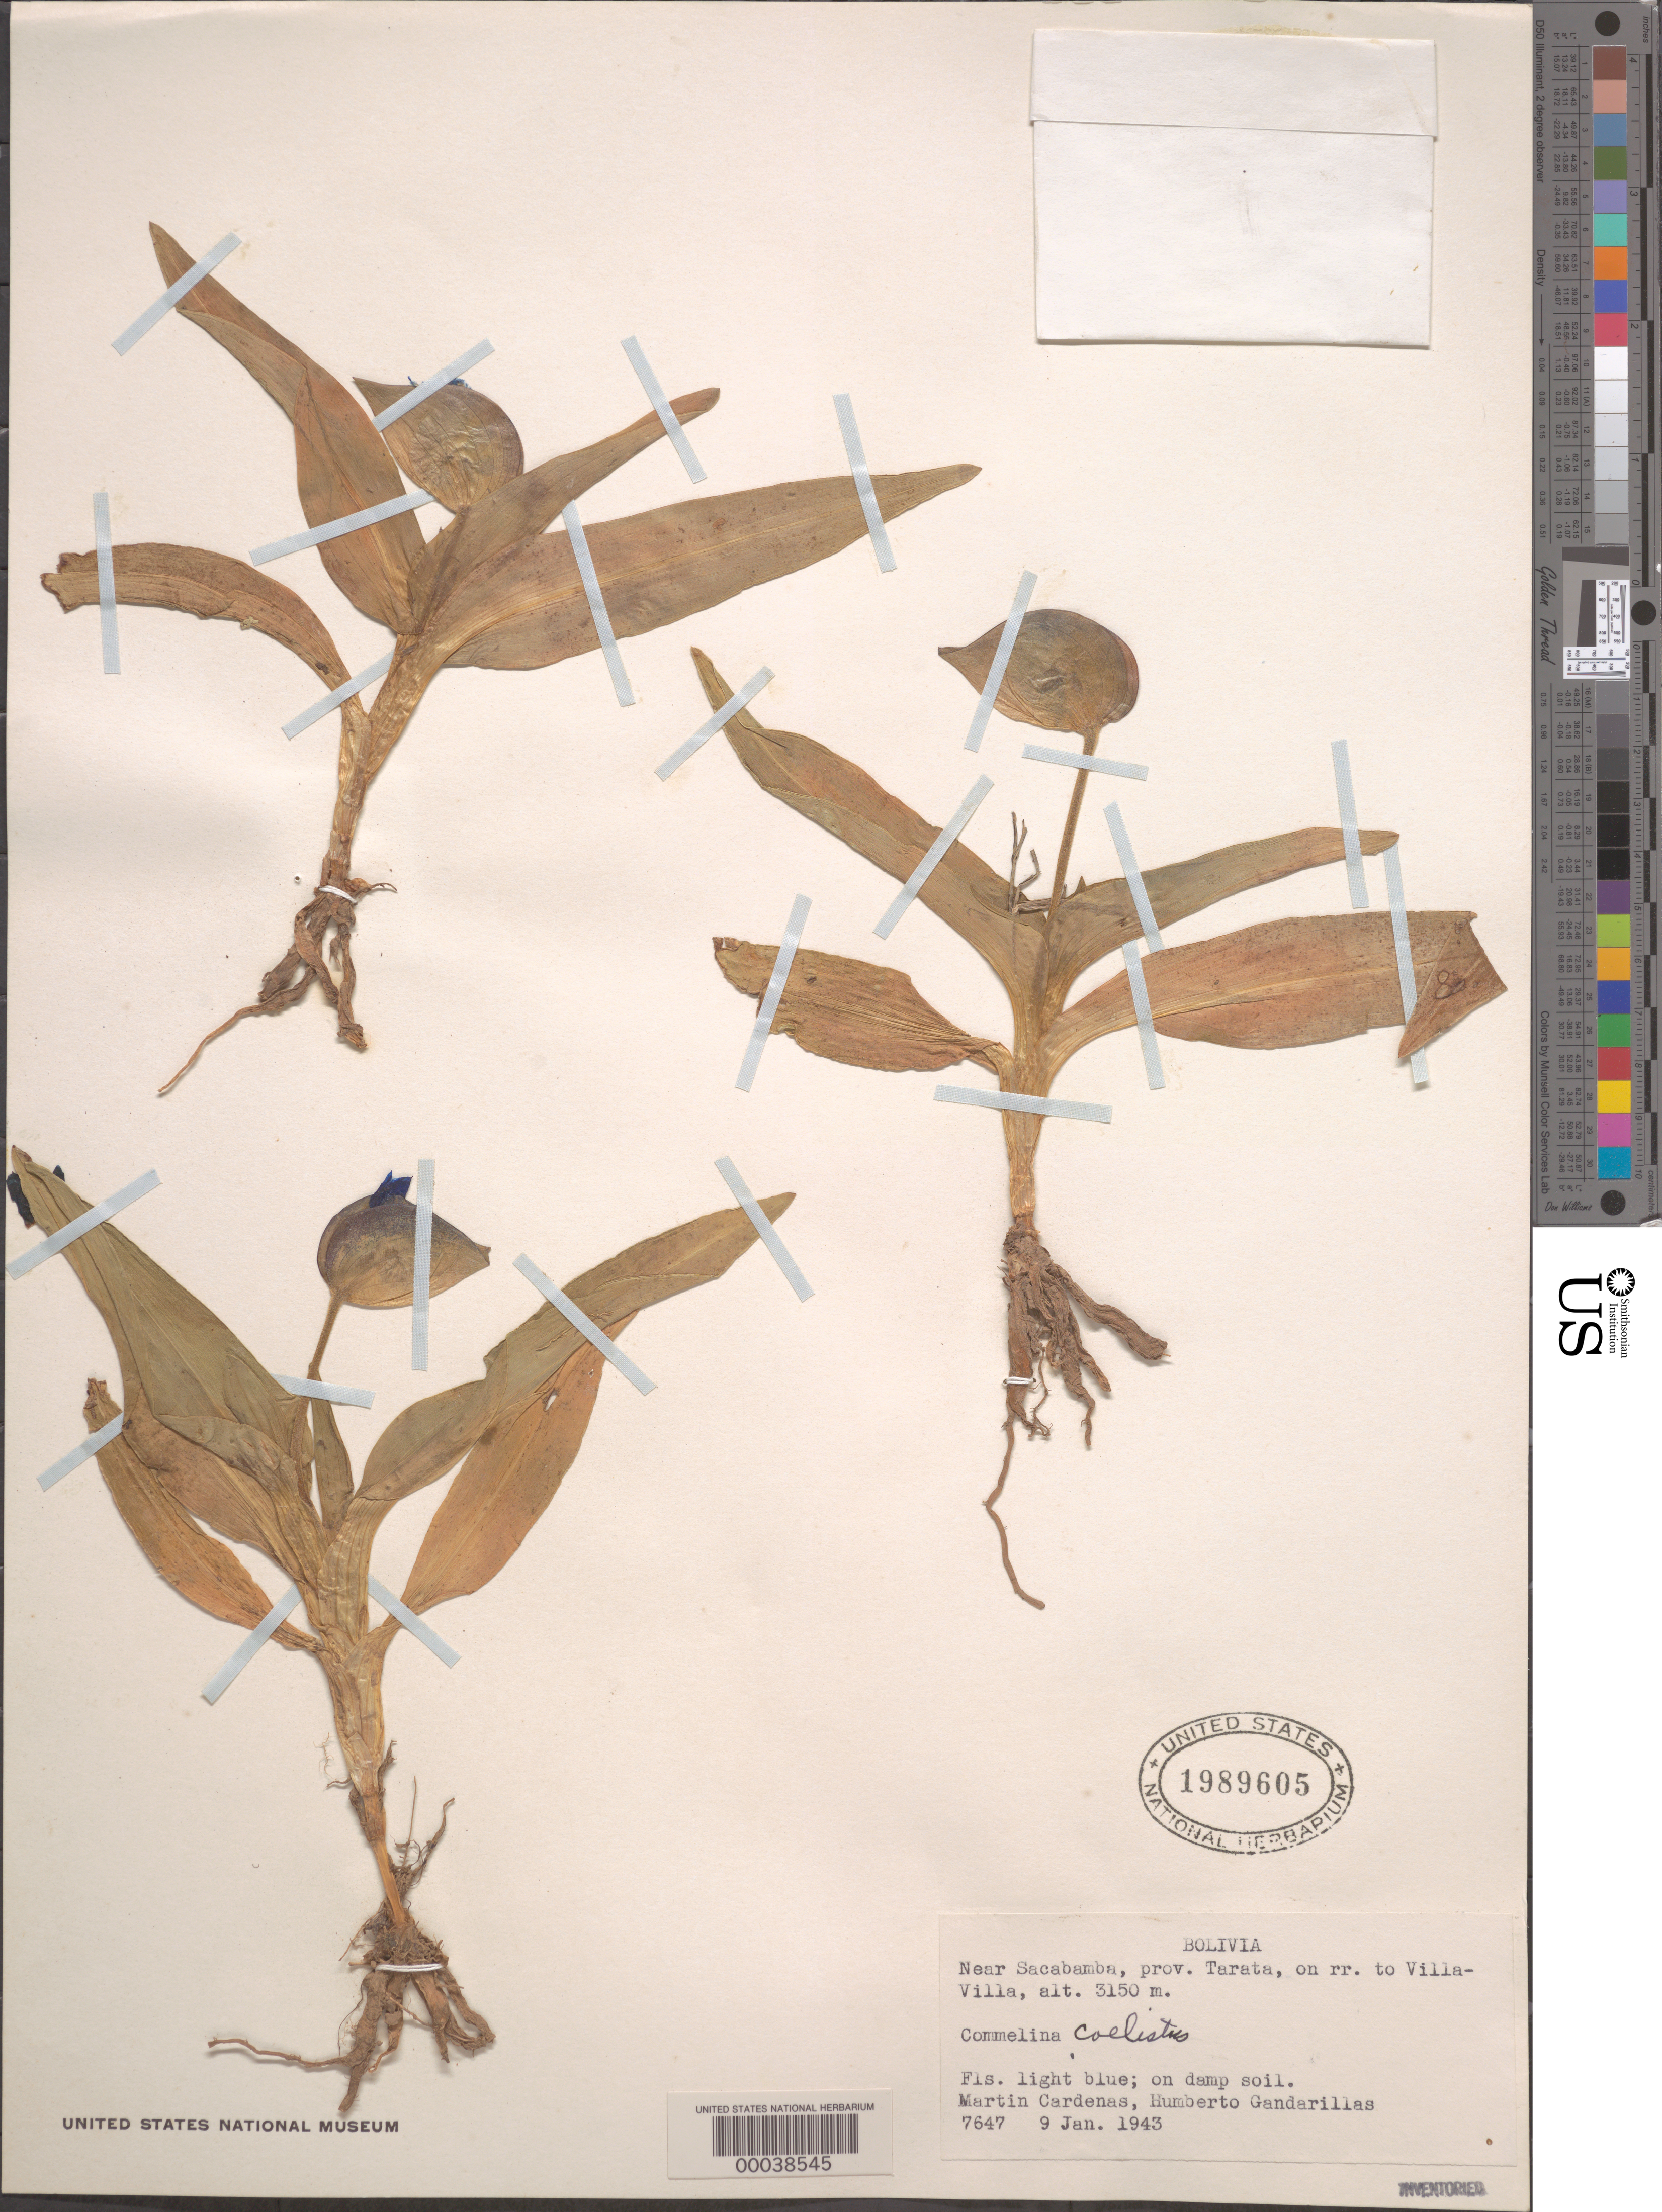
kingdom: Plantae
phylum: Tracheophyta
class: Liliopsida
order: Commelinales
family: Commelinaceae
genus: Commelina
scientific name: Commelina elliptica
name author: Kunth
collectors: M. Cárdenas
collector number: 7647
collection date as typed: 09 Jan 1943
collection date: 1943-01-09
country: Bolivia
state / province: Tarija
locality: Near Sacabamba towards Villa-Villa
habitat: Damp soil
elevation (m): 3150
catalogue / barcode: US 1989605